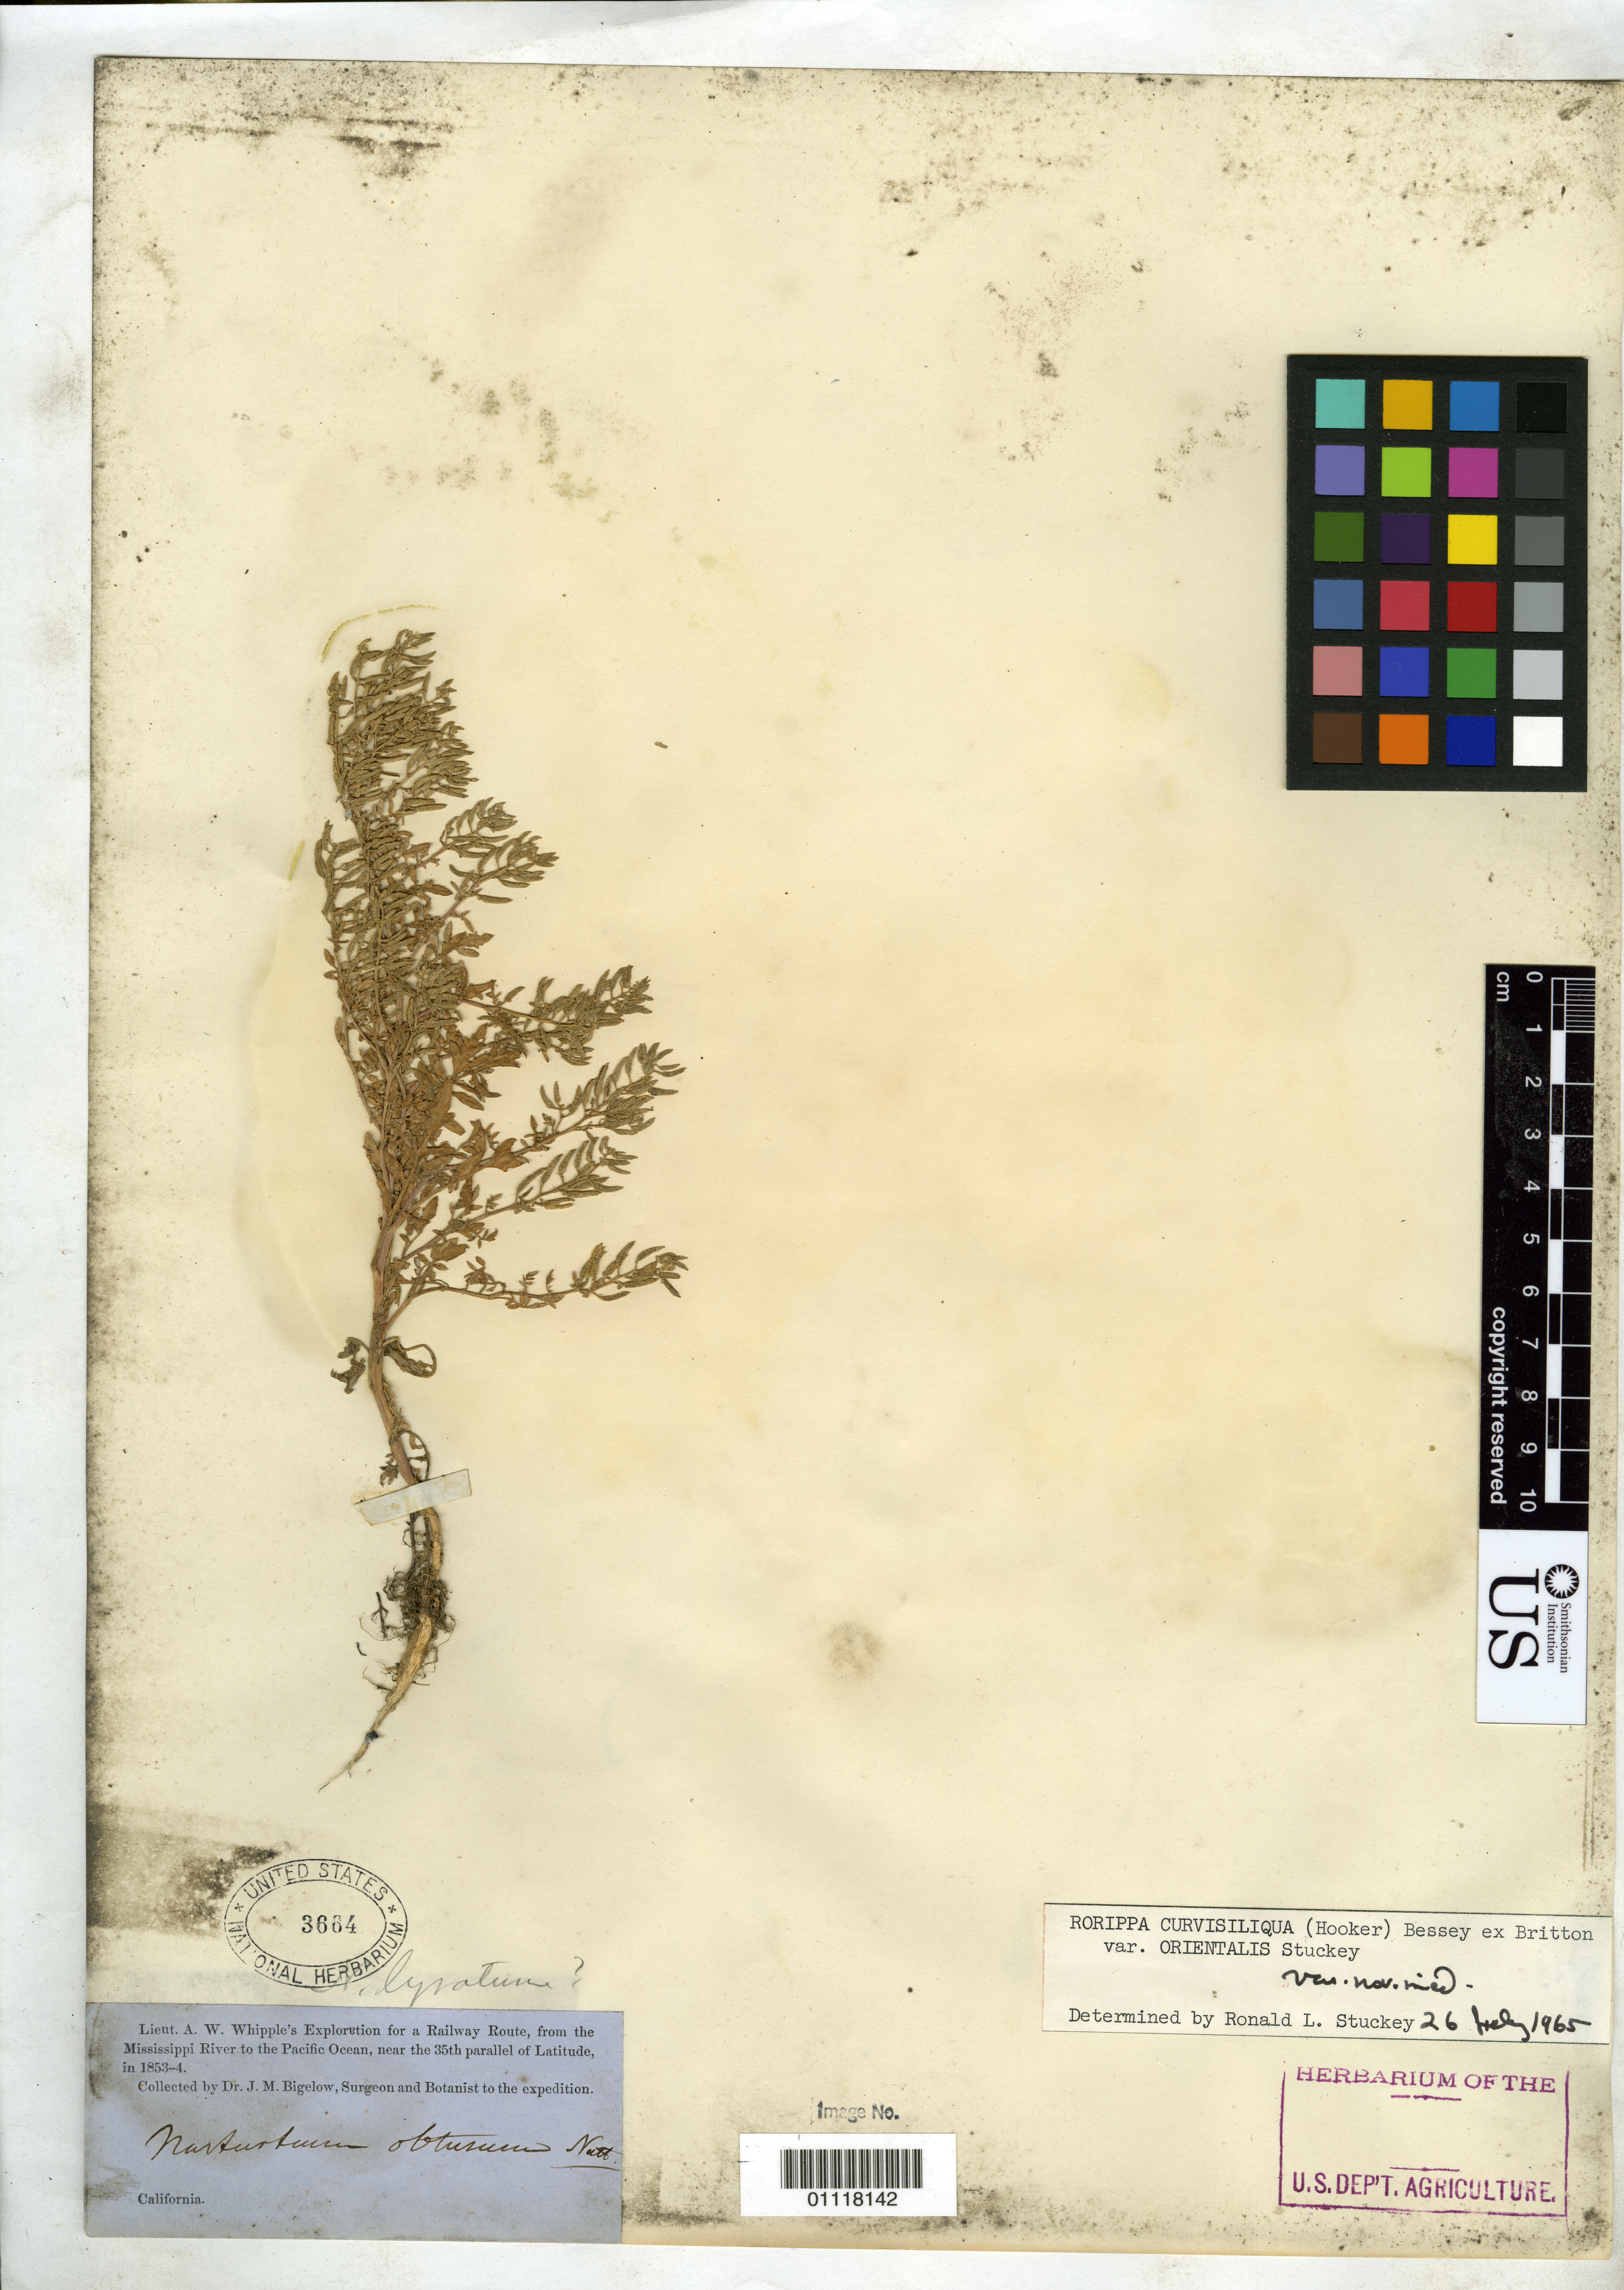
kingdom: Plantae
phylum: Tracheophyta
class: Magnoliopsida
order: Brassicales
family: Brassicaceae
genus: Rorippa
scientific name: Rorippa curvisiliqua var. orientalis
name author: Stuckey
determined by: Stuckey, R. L.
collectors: J. M. Bigelow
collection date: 1853/1854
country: United States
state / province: California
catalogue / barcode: US 3664